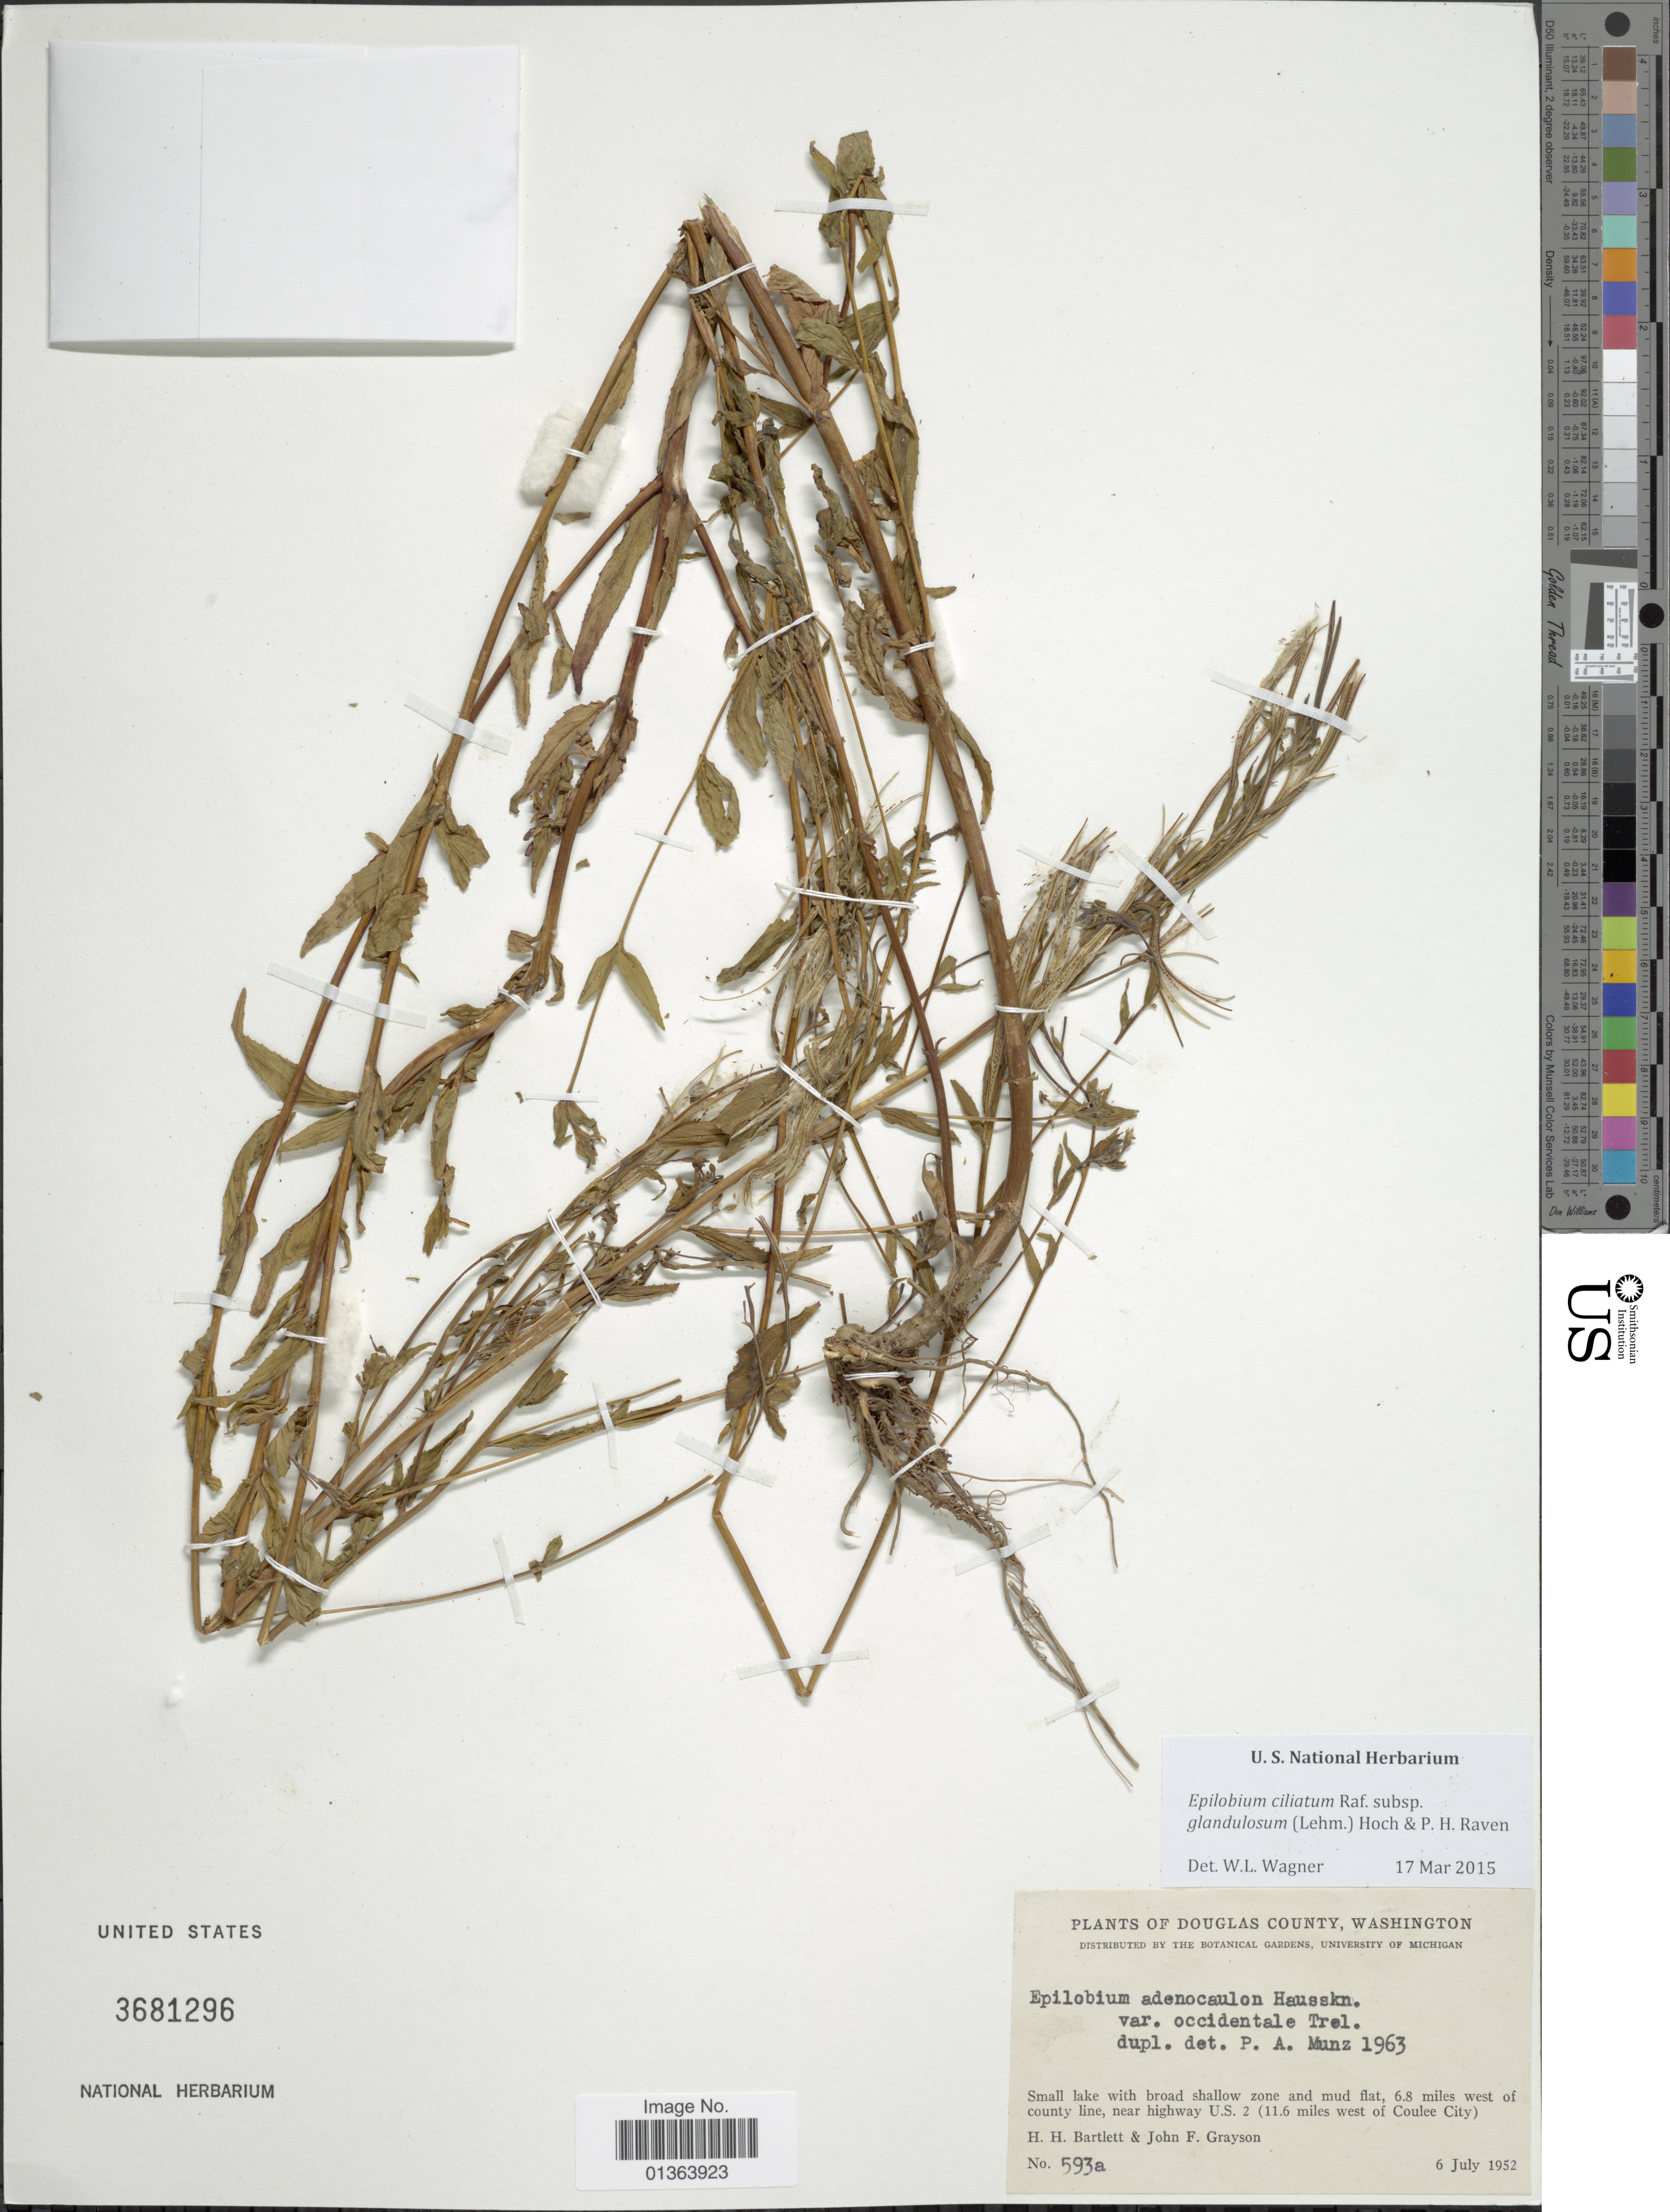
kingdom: Plantae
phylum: Tracheophyta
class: Magnoliopsida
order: Myrtales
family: Onagraceae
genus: Epilobium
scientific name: Epilobium ciliatum subsp. glandulosum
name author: (Lehm.) Hoch & P.H. Raven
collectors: H. H. Bartlett & J. Grayson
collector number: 593a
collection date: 1952-07-06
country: United States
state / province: Washington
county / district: Douglas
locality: Douglas County. Small lake with broad shallow zone and mud flat, 6.8 miles west of county line, near highway U.S. 2 (11.6 miles west of Coulee City).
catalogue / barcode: US 3681296